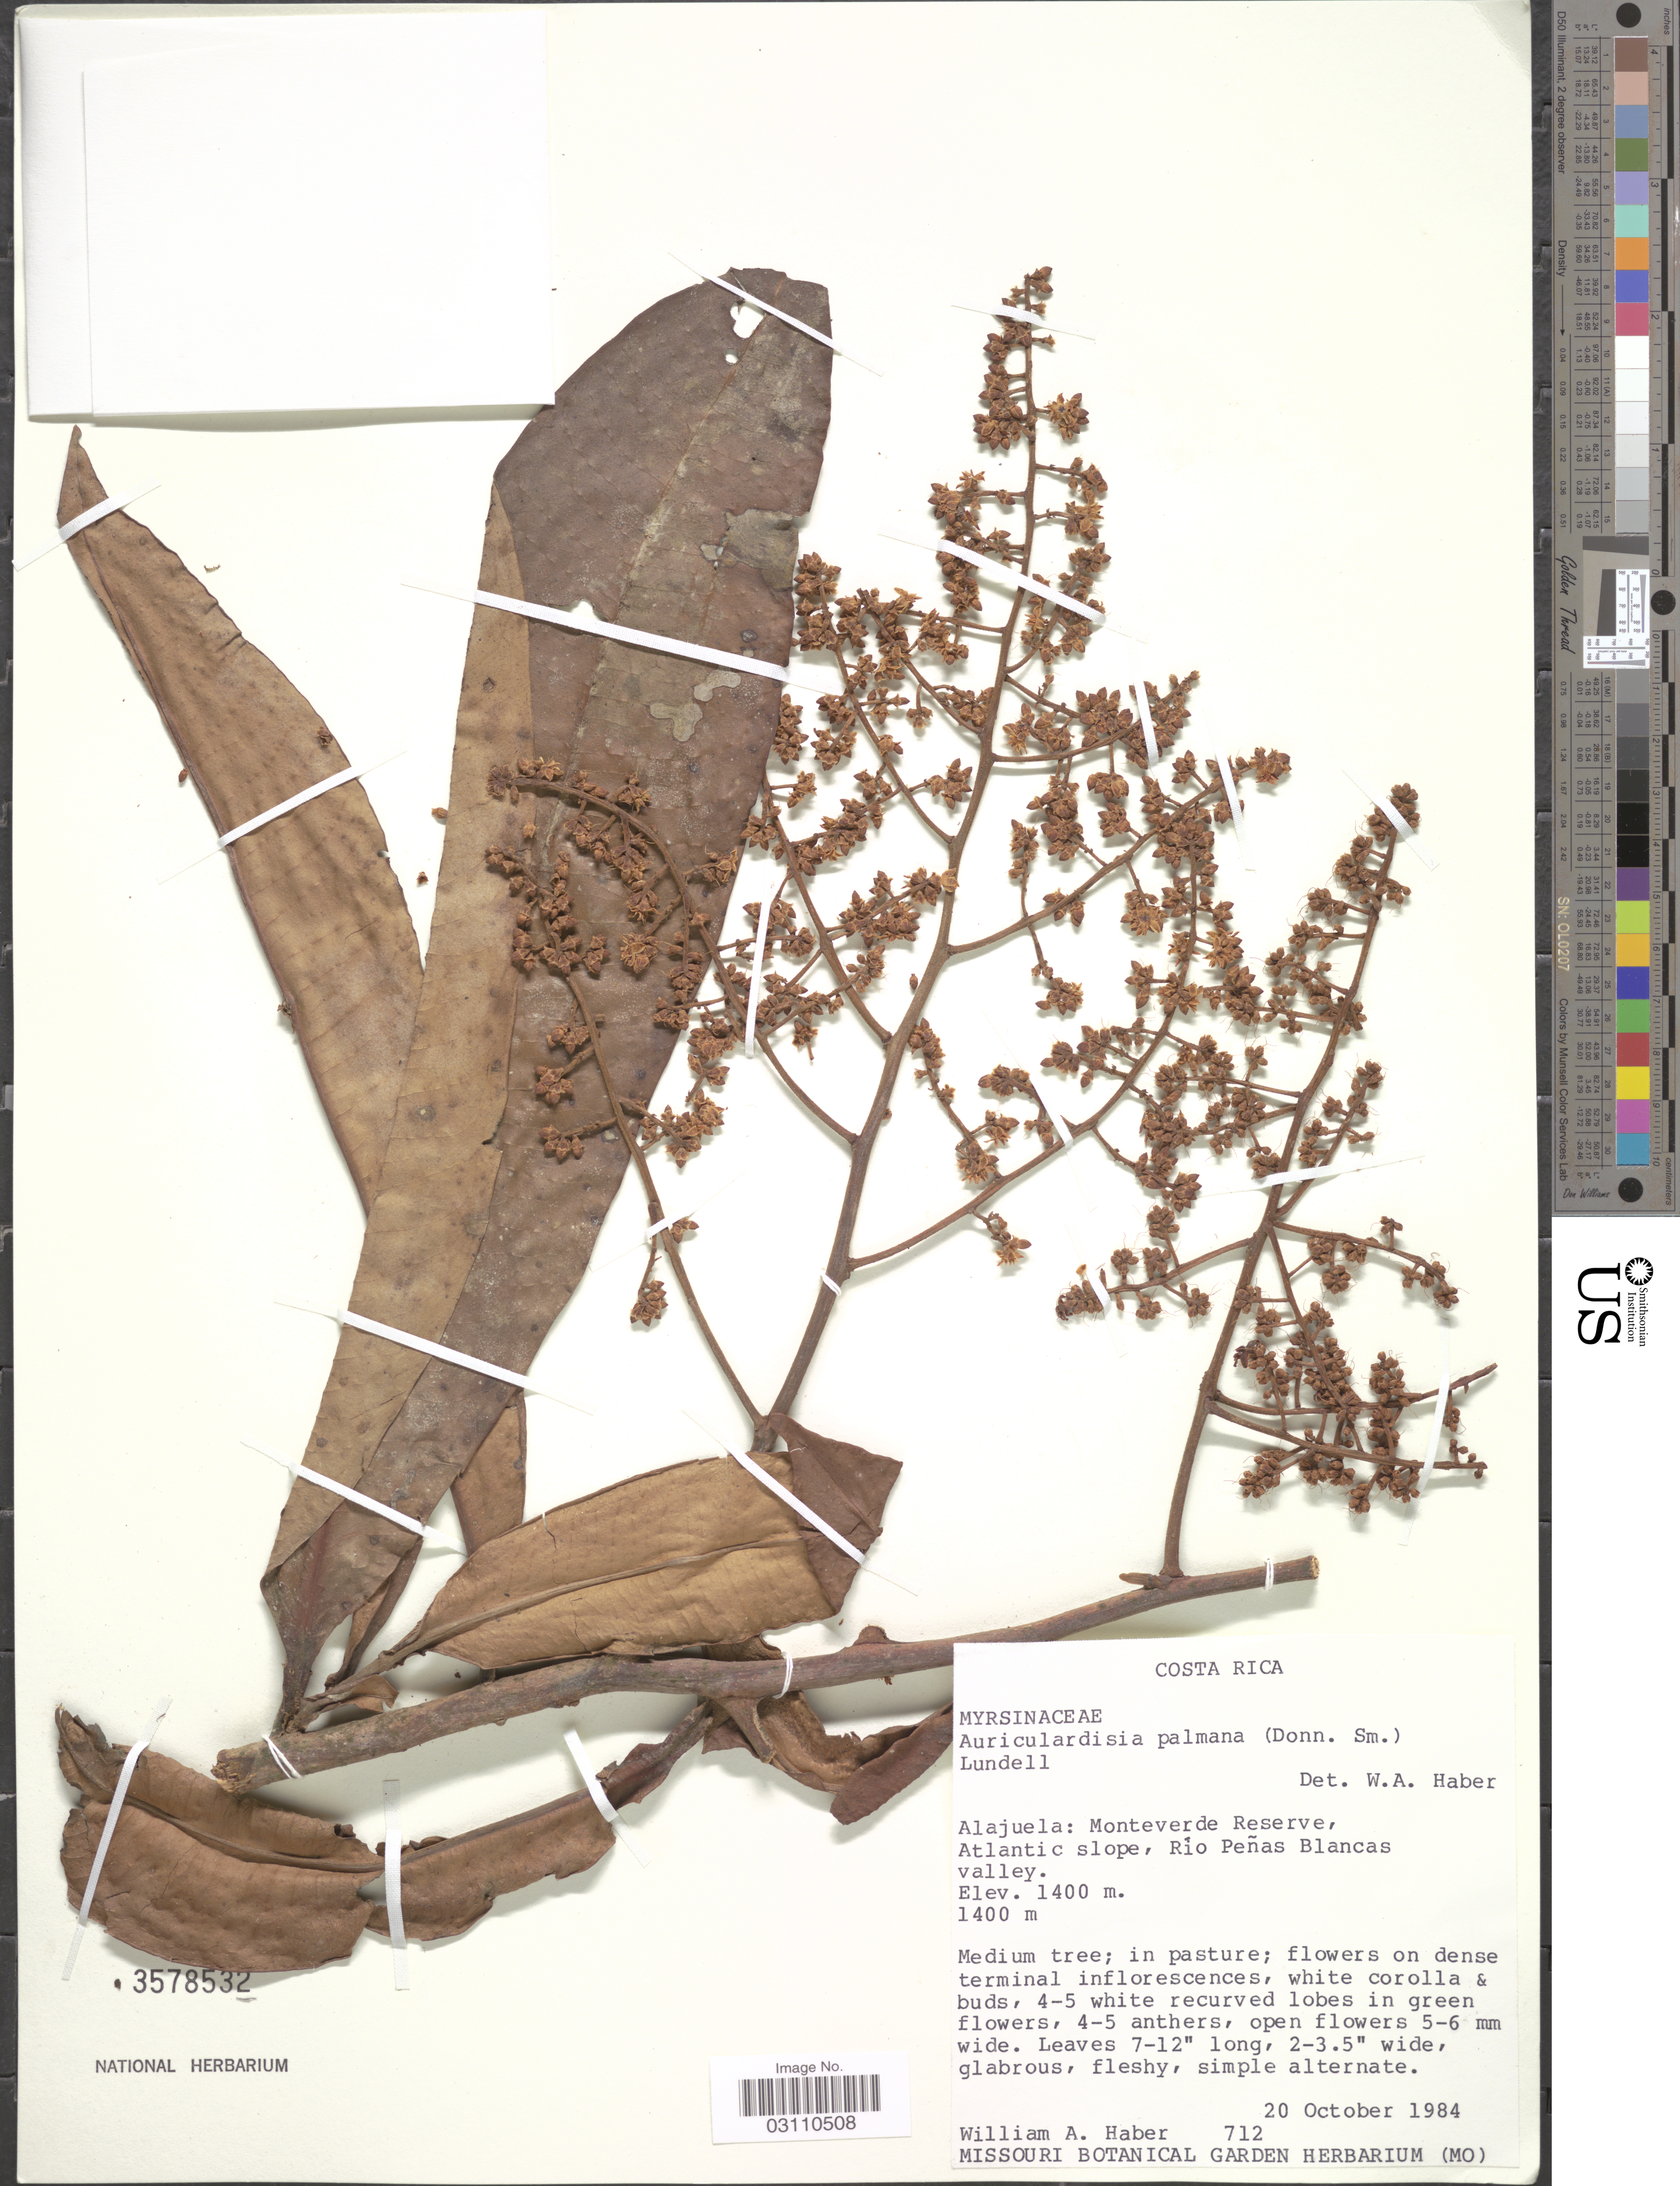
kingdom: Plantae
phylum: Tracheophyta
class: Magnoliopsida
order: Ericales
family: Primulaceae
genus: Ardisia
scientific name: Ardisia palmana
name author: Donn. Sm.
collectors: W. A. Haber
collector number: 712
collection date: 1984-10-20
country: Costa Rica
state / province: Alajuela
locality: Monteverde Reserve, Atlantic slope, Río Peñas Blancas valley.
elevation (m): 1400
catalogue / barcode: US 3578532